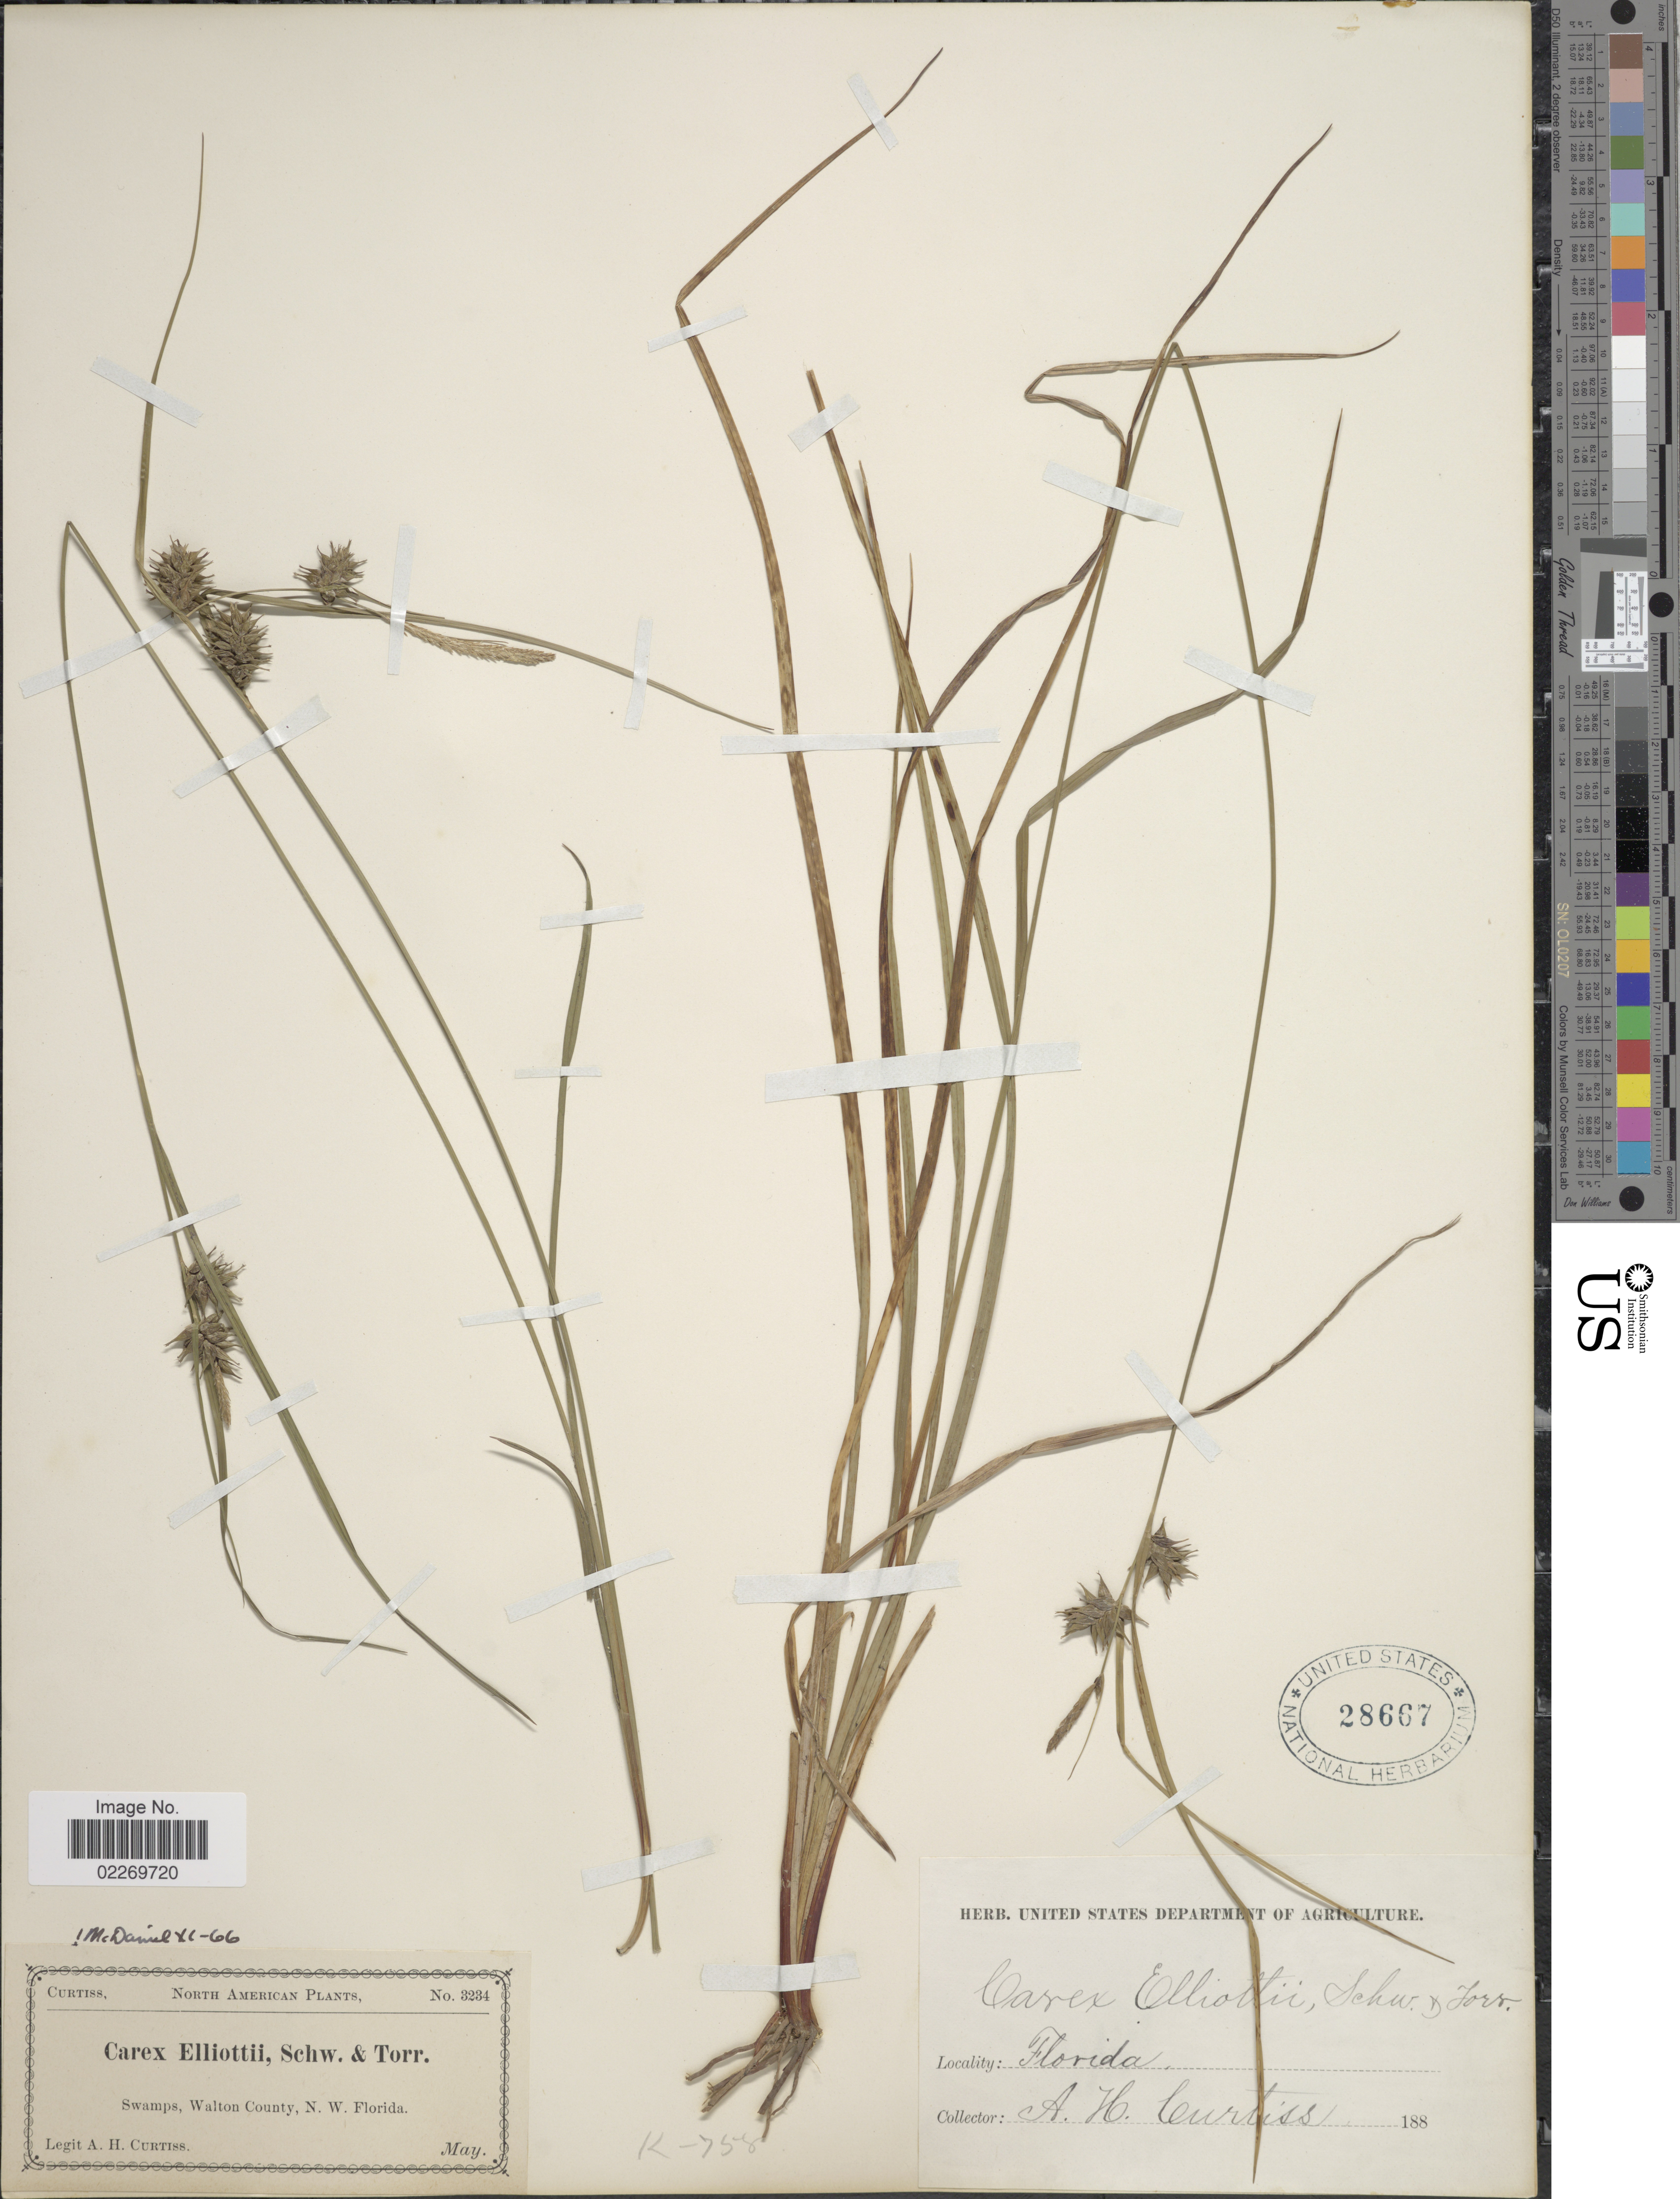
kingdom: Plantae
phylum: Tracheophyta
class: Liliopsida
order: Poales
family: Cyperaceae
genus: Carex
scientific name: Carex elliottii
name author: Schwein. & Torr.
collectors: A. H. Curtiss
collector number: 3234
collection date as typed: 188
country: United States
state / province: Florida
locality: Swamps, Walton County, N.W. Florida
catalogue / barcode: US 28667